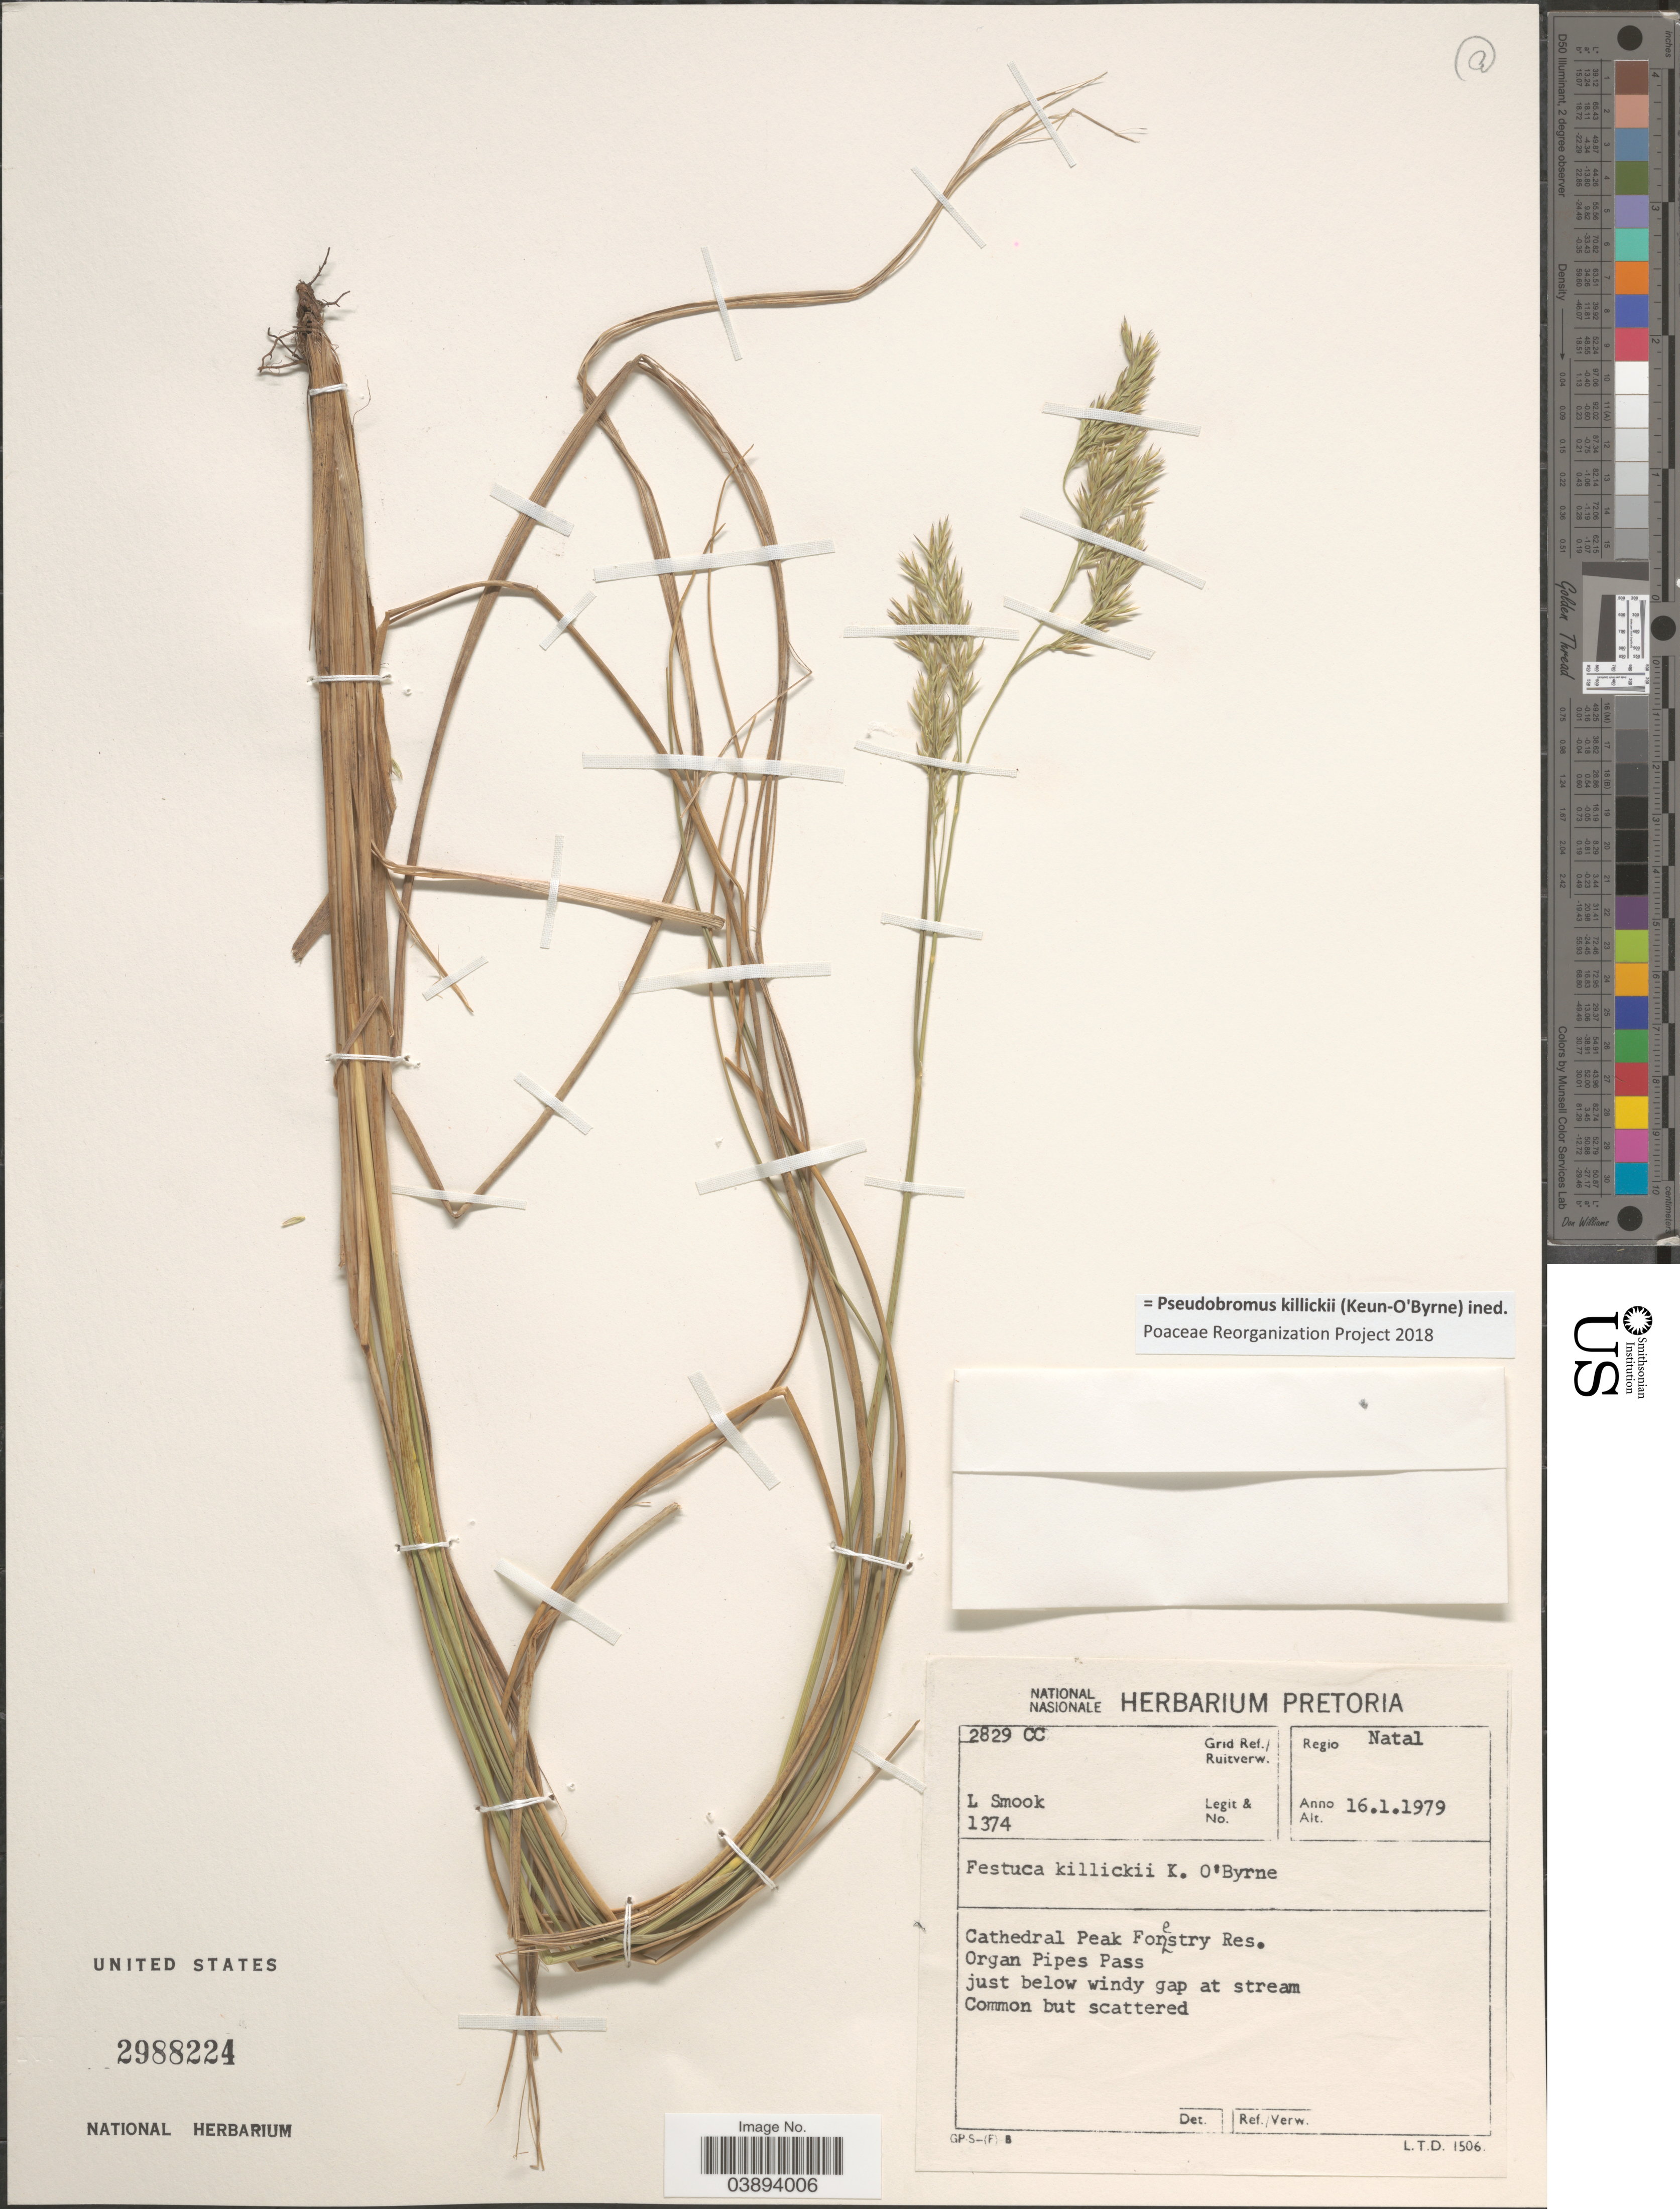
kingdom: Plantae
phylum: Tracheophyta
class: Liliopsida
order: Poales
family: Poaceae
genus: Pseudobromus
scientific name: Pseudobromus killickii ined.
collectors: L. Smook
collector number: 1374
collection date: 1979-01-16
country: South Africa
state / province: KwaZulu-Natal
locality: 2829CC Grid Ref./Ruitverw. Regio Natal. Cathedral Peak Forestry Res, Organ Pipes Pass just below windy gap at stream.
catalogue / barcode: US 2988224